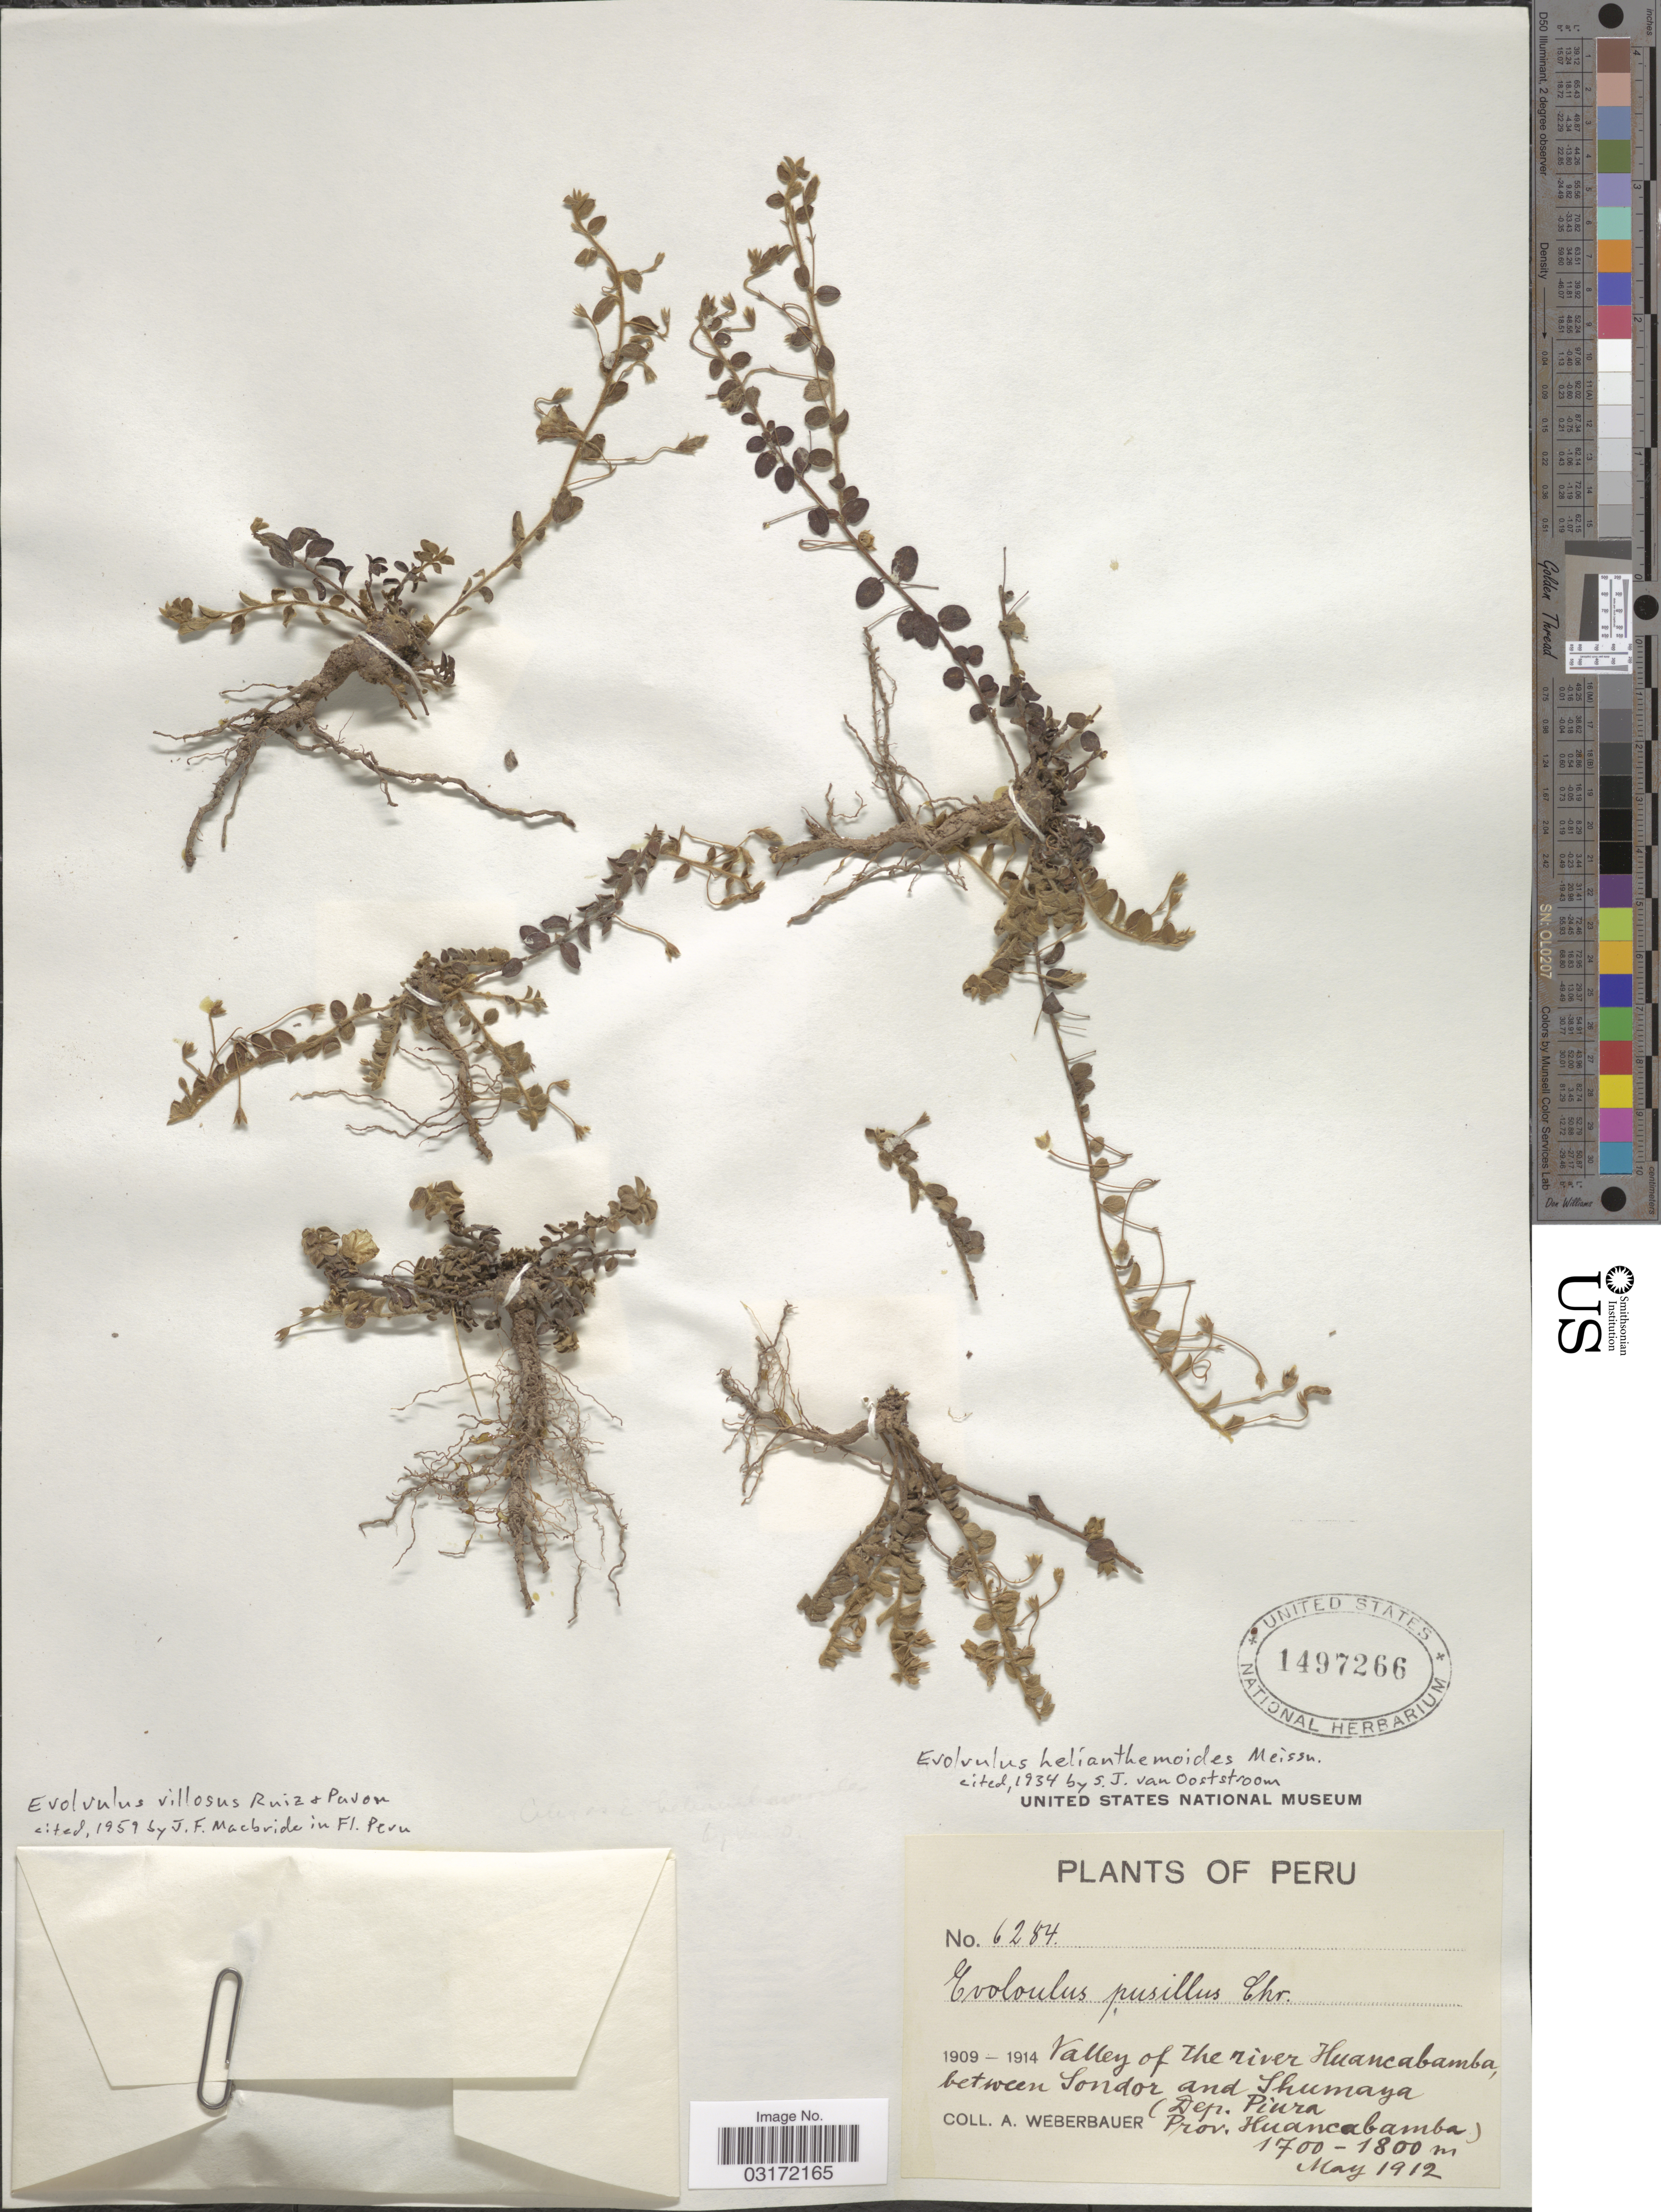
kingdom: Plantae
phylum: Tracheophyta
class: Magnoliopsida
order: Solanales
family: Convolvulaceae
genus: Evolvulus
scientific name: Evolvulus helianthemoides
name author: Meisn.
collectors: A. Weberbauer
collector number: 6284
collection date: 1912-05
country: Peru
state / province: Piura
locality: Valley of the river Huancabamba, between Sondor and Shumaya. (Dep. Piura, Prov. Huancabamba).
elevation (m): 1700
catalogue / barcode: US 1497266